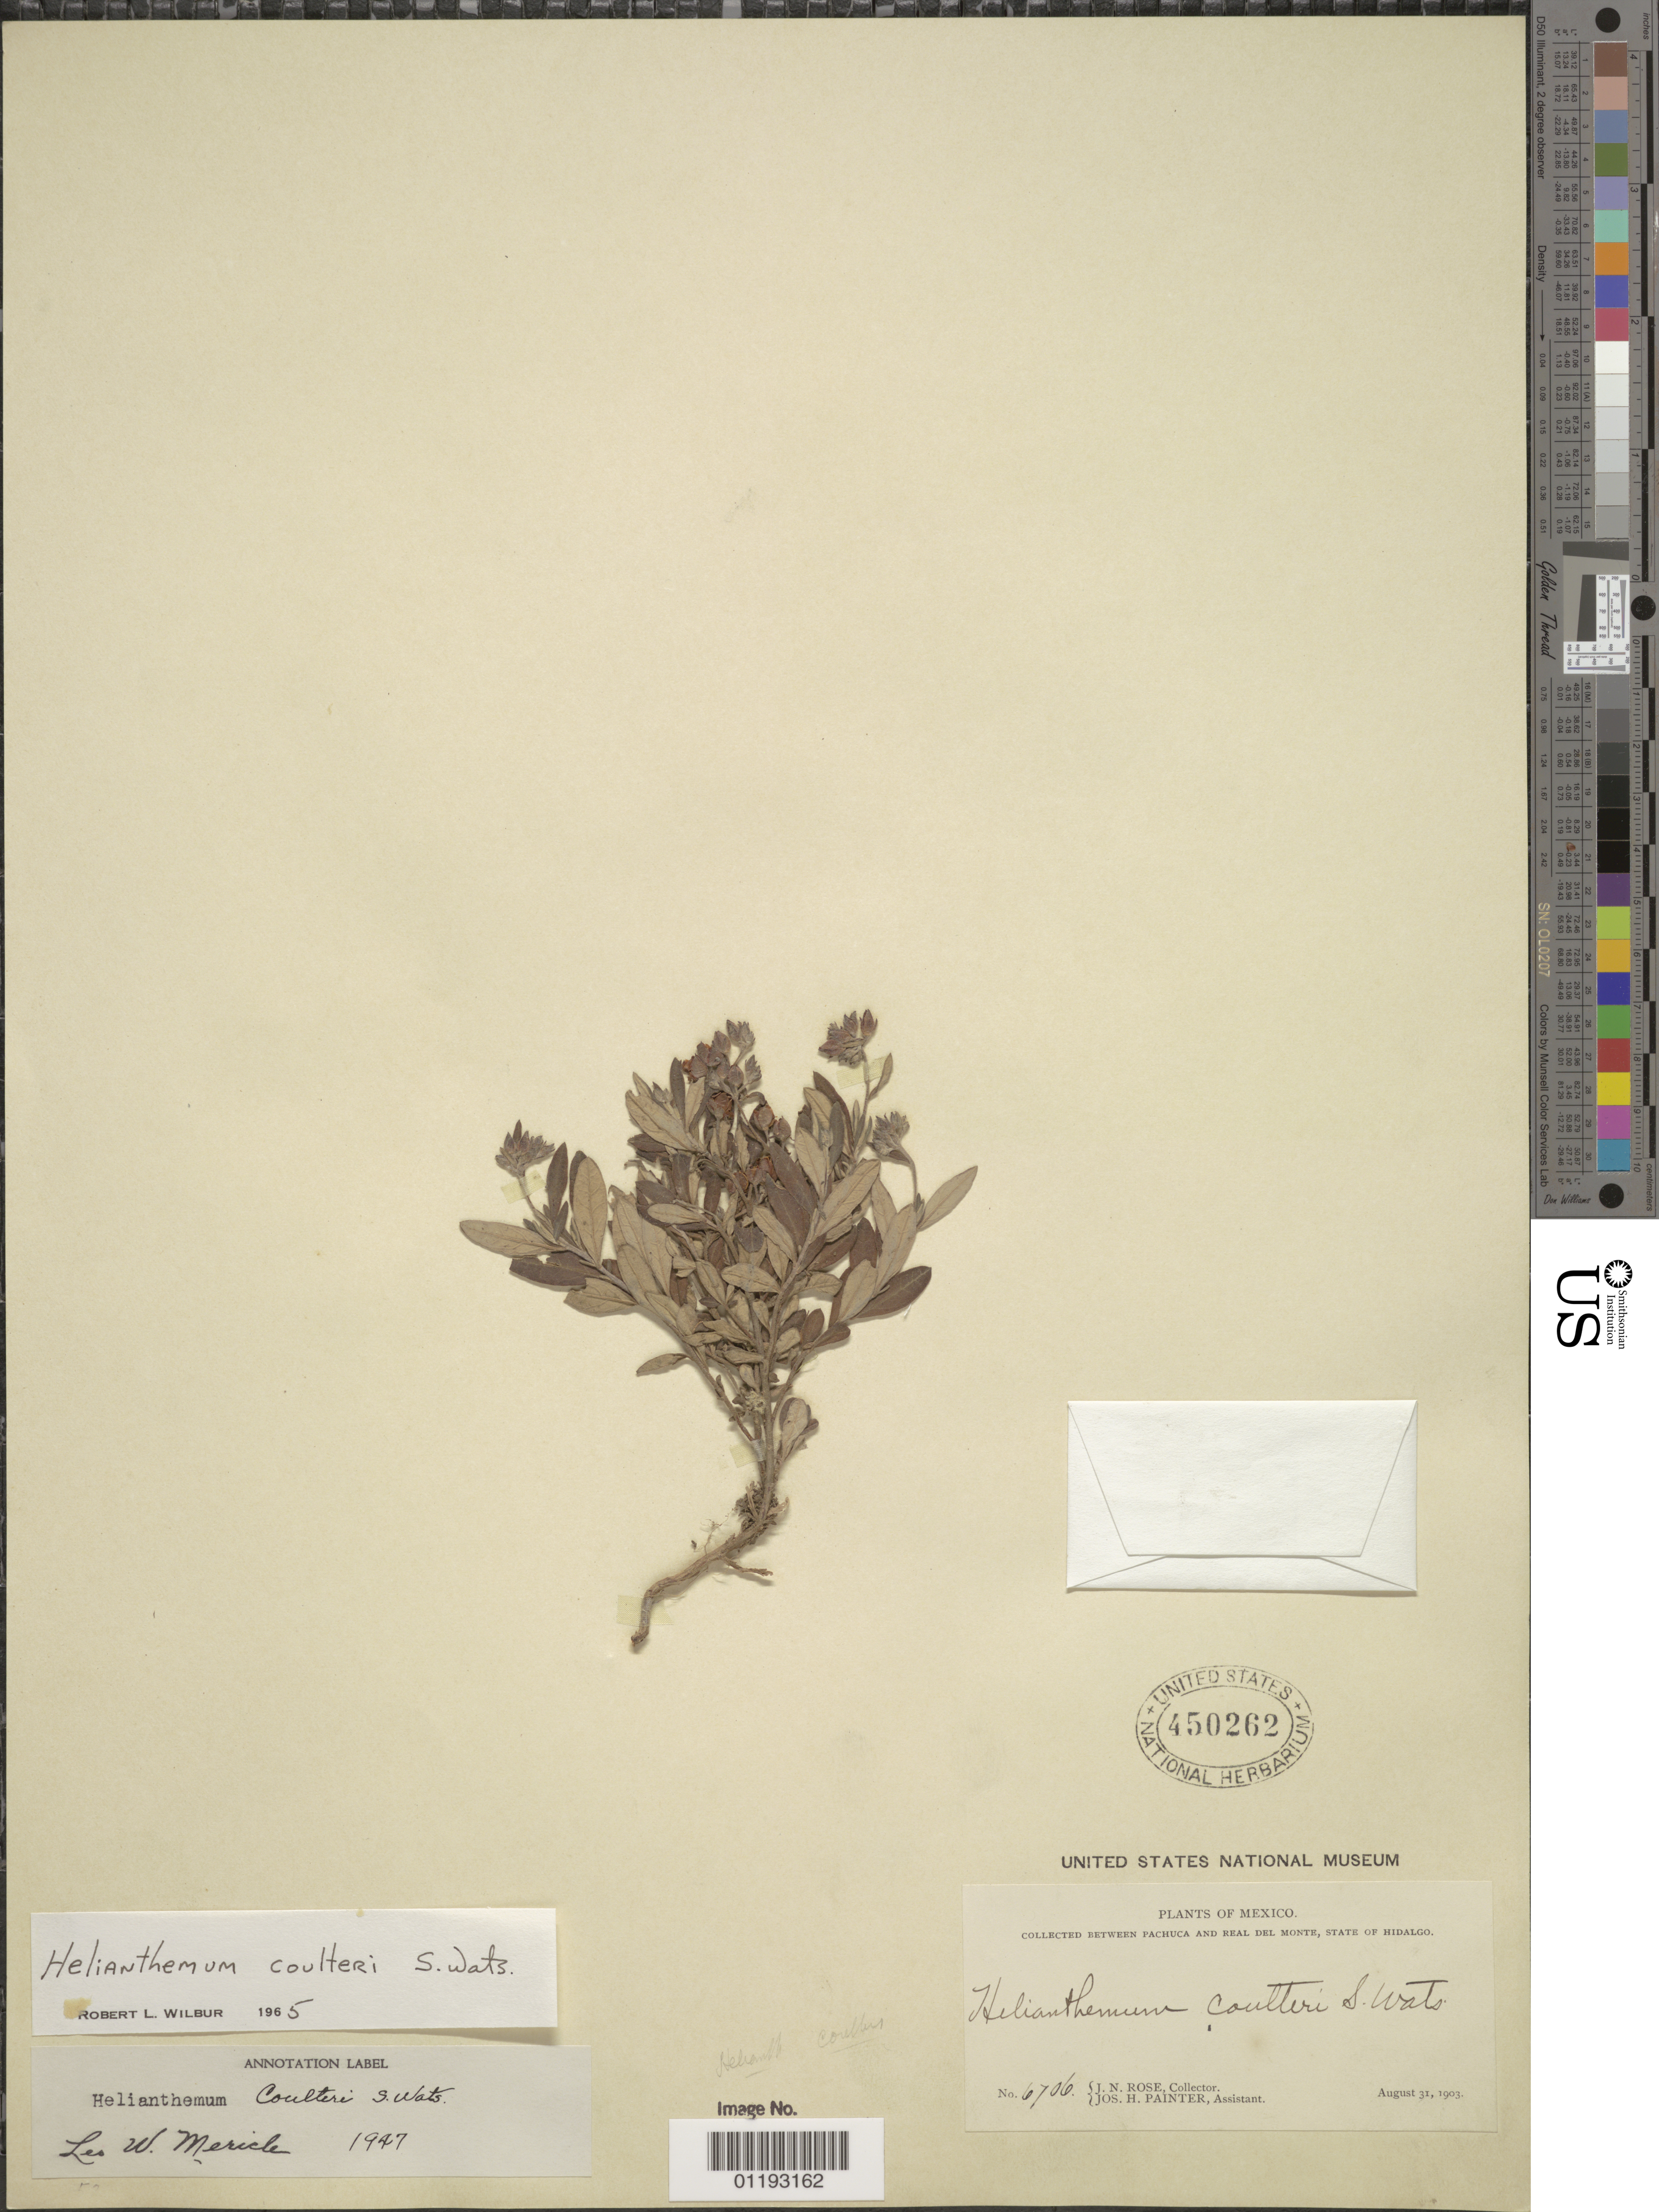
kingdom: Plantae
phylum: Tracheophyta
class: Magnoliopsida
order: Malvales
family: Cistaceae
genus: Helianthemum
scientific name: Helianthemum coulteri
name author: S. Watson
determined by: Wilbur, R. L.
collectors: J. N. Rose & J. H. Painter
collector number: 6706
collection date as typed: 31 Aug 1903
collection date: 1903-08-31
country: Mexico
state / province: Hidalgo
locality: Between Pachuca and Real del Monte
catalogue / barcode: US 450262